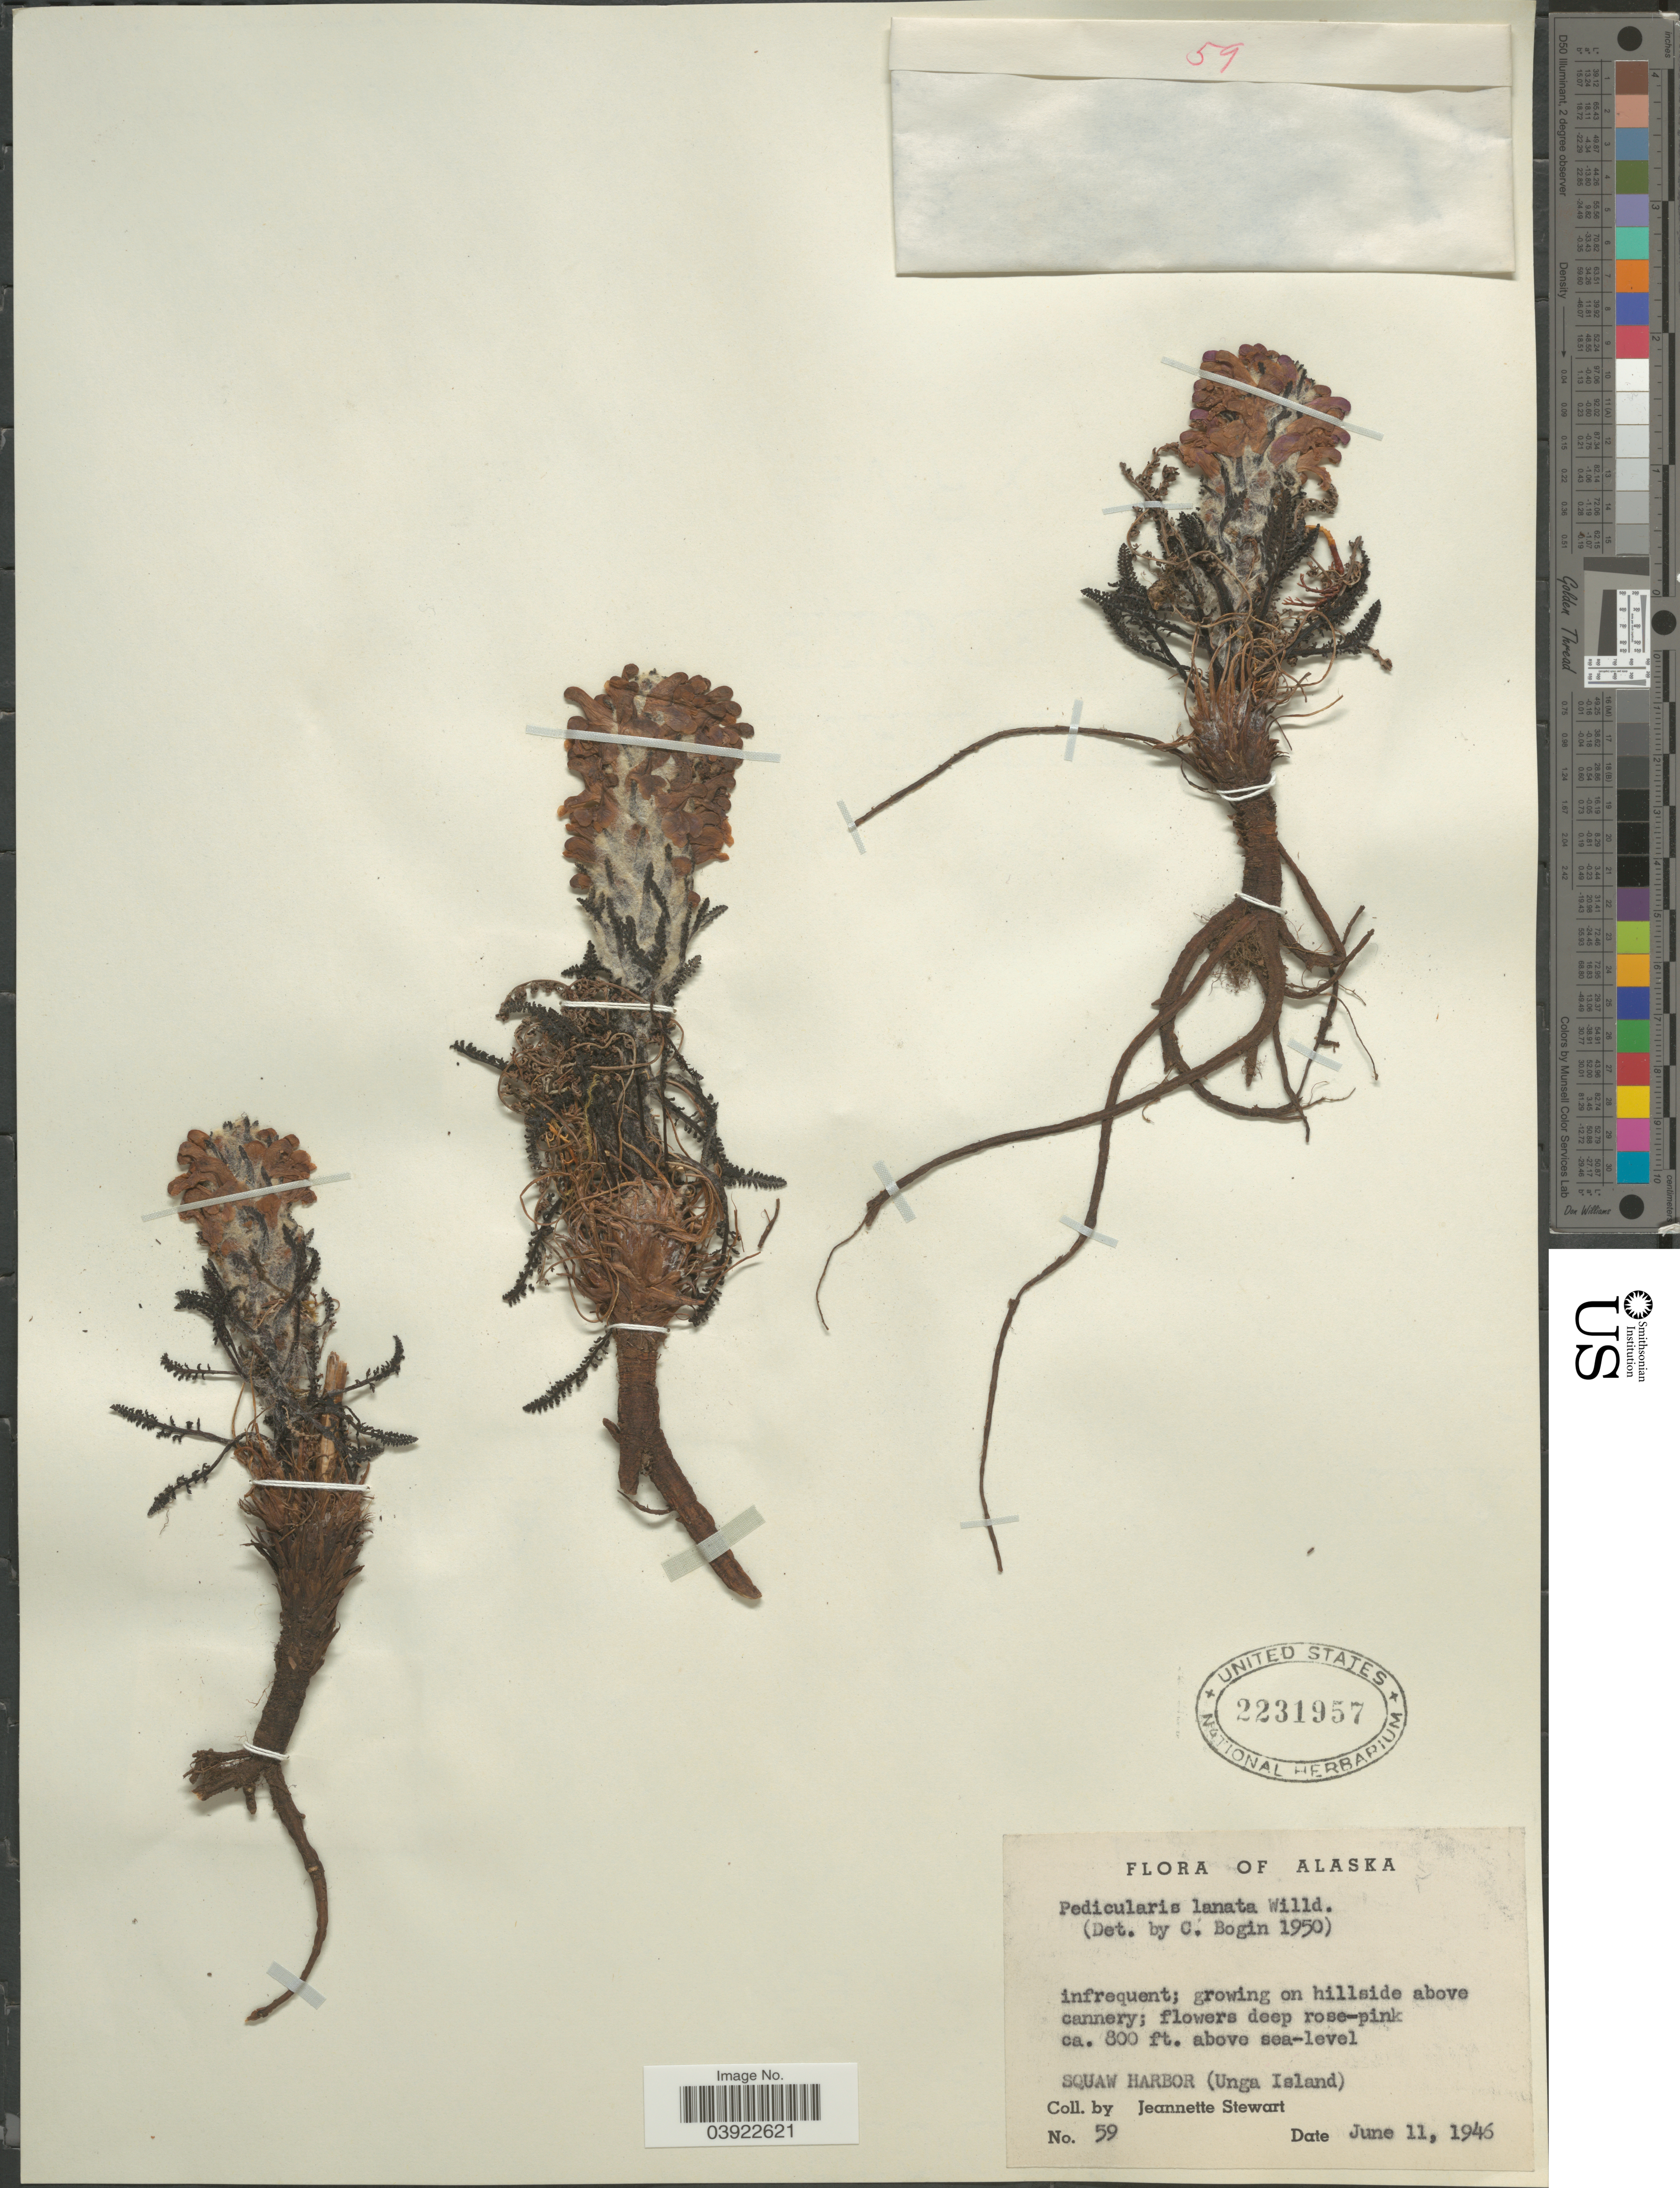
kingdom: Plantae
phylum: Tracheophyta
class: Magnoliopsida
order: Lamiales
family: Orobanchaceae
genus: Pedicularis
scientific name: Pedicularis lanata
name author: Willd. ex Cham. & Schltdl.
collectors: J. Stewart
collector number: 59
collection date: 1946-06-11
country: United States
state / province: Alaska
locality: Above cannery. Squaw Harbor (Unga Island).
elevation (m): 244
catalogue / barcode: US 2231957